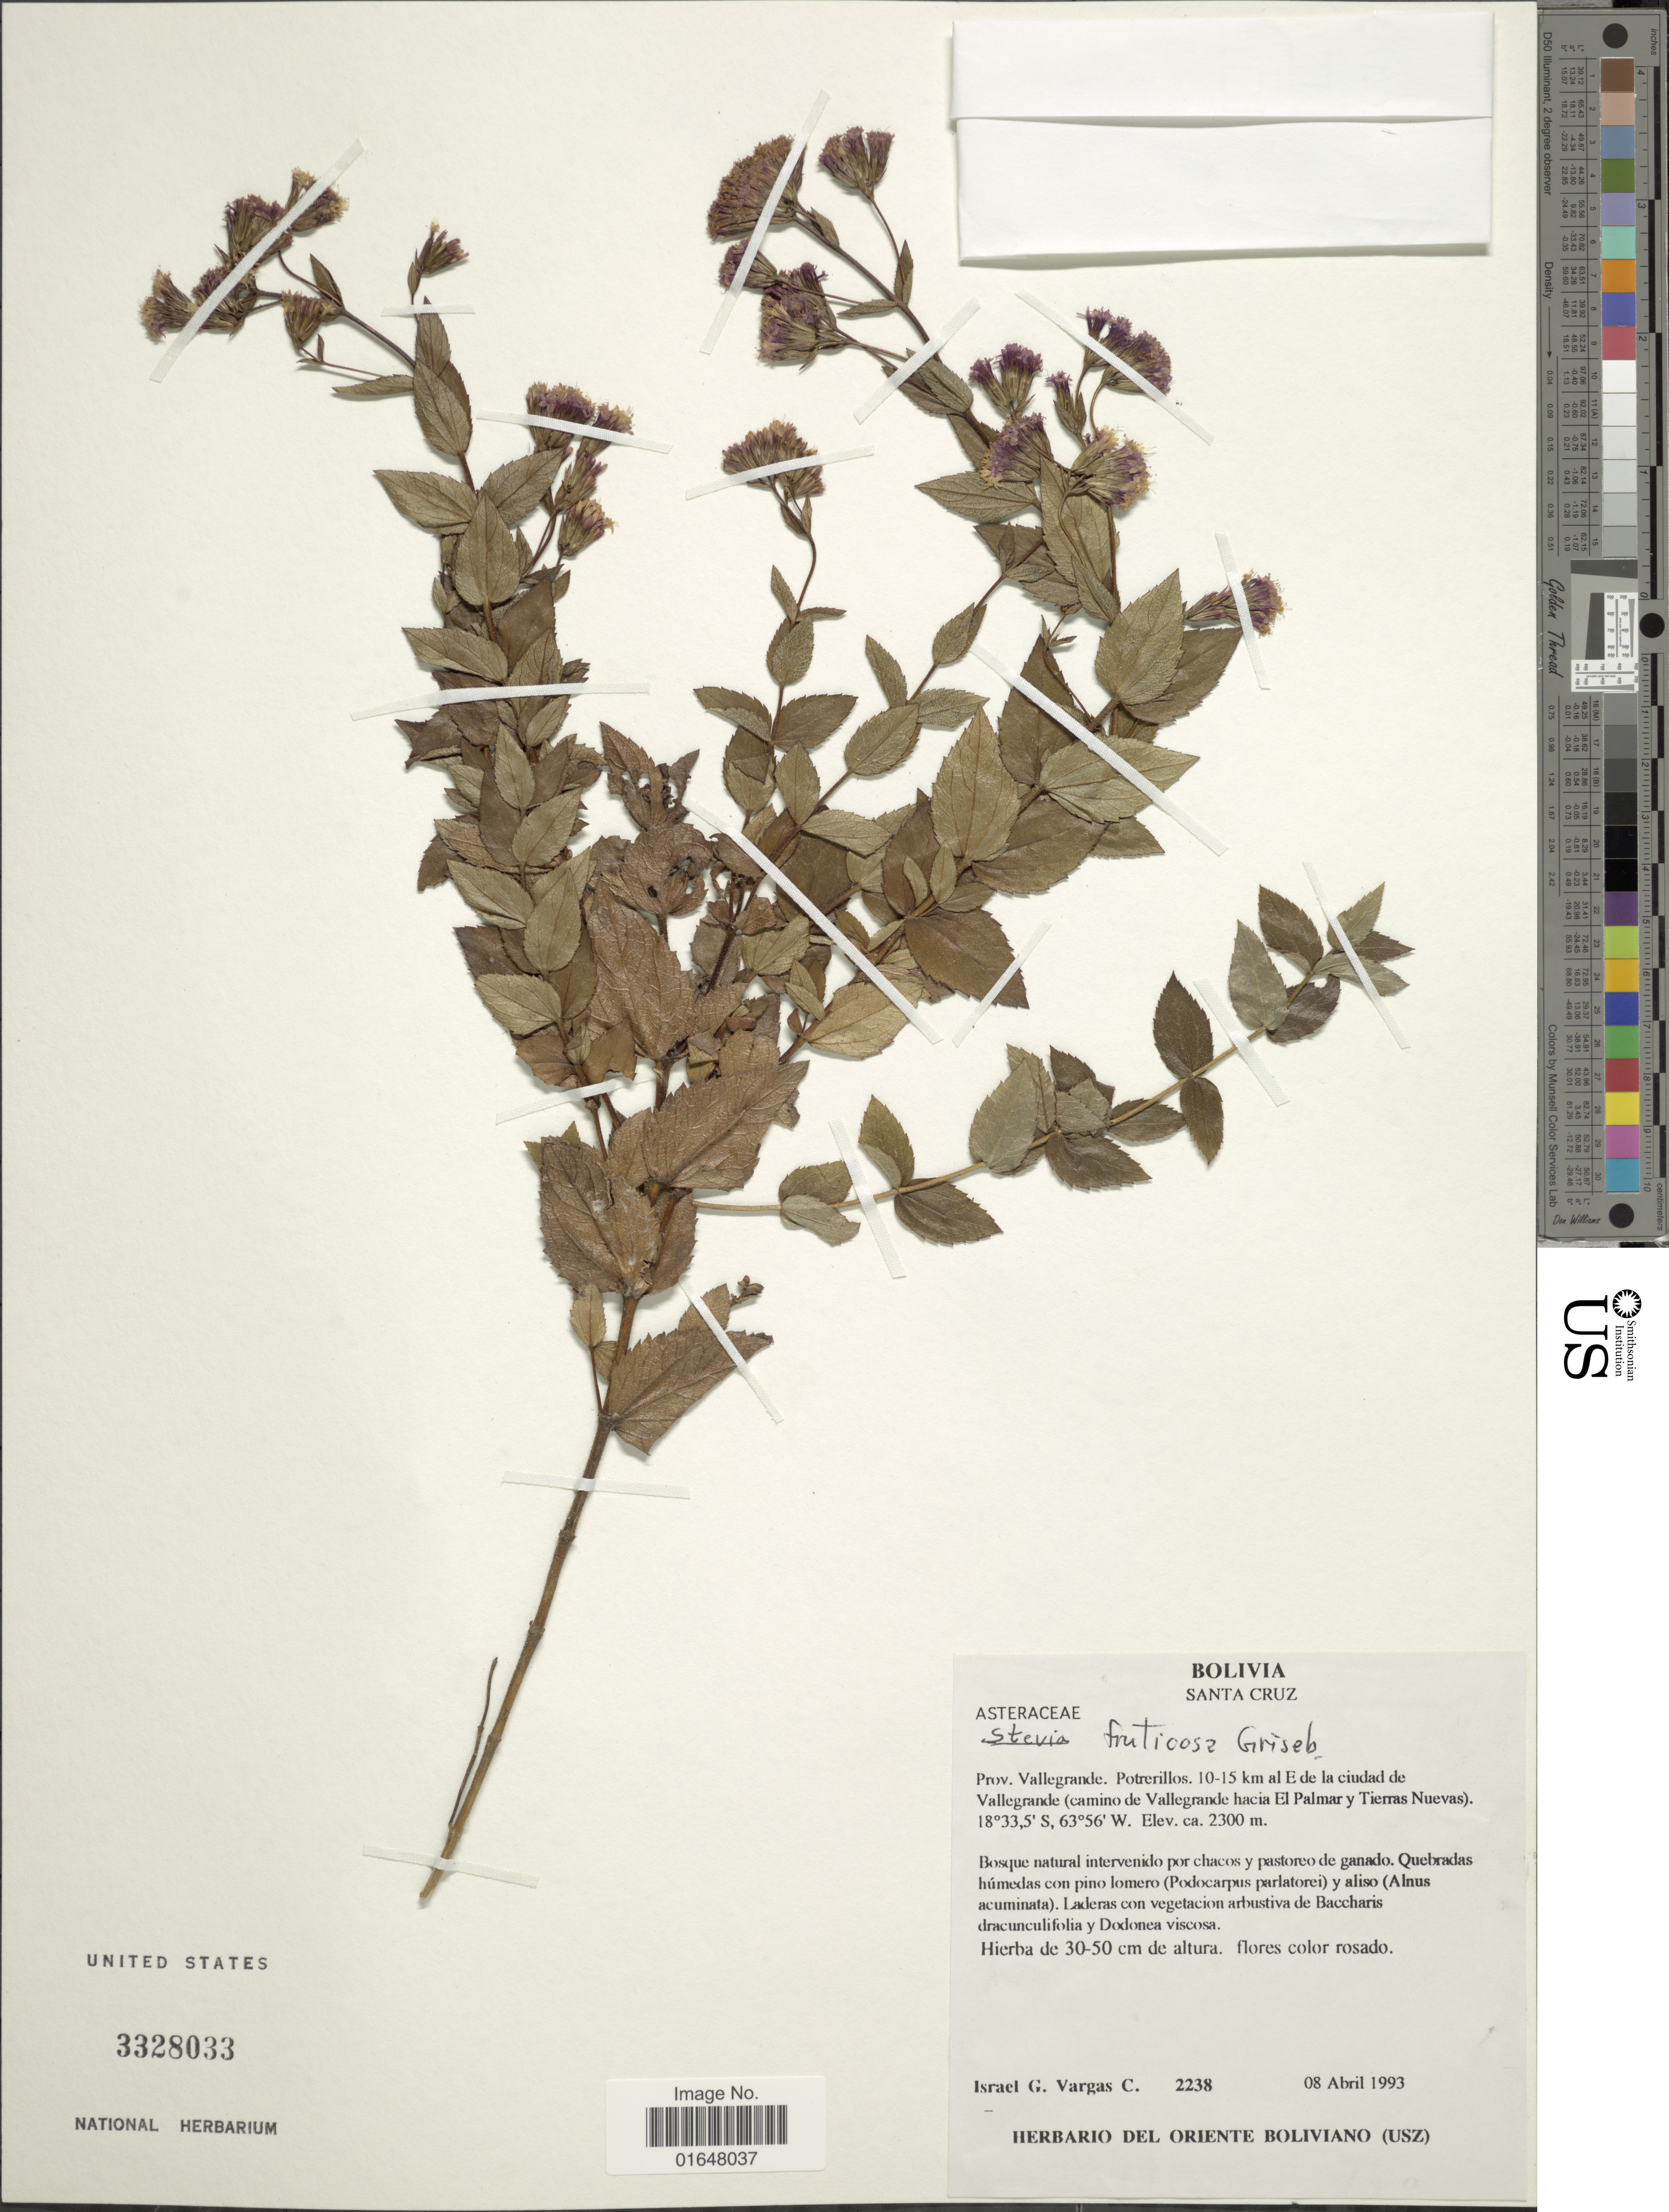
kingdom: Plantae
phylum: Tracheophyta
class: Magnoliopsida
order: Asterales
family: Asteraceae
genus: Stevia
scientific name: Stevia fruticosa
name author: Griseb.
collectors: I. G. Vargas C.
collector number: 2238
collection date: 1993-04-08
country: Bolivia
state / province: Santa Cruz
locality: Prov. Vallegrande, Potrerillos, 10-15 km al E de la ciudad de Vallegrande (camino de Vallegrande hacia El Plamar y Tierras Nuevas)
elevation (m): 2300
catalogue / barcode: US 3328033